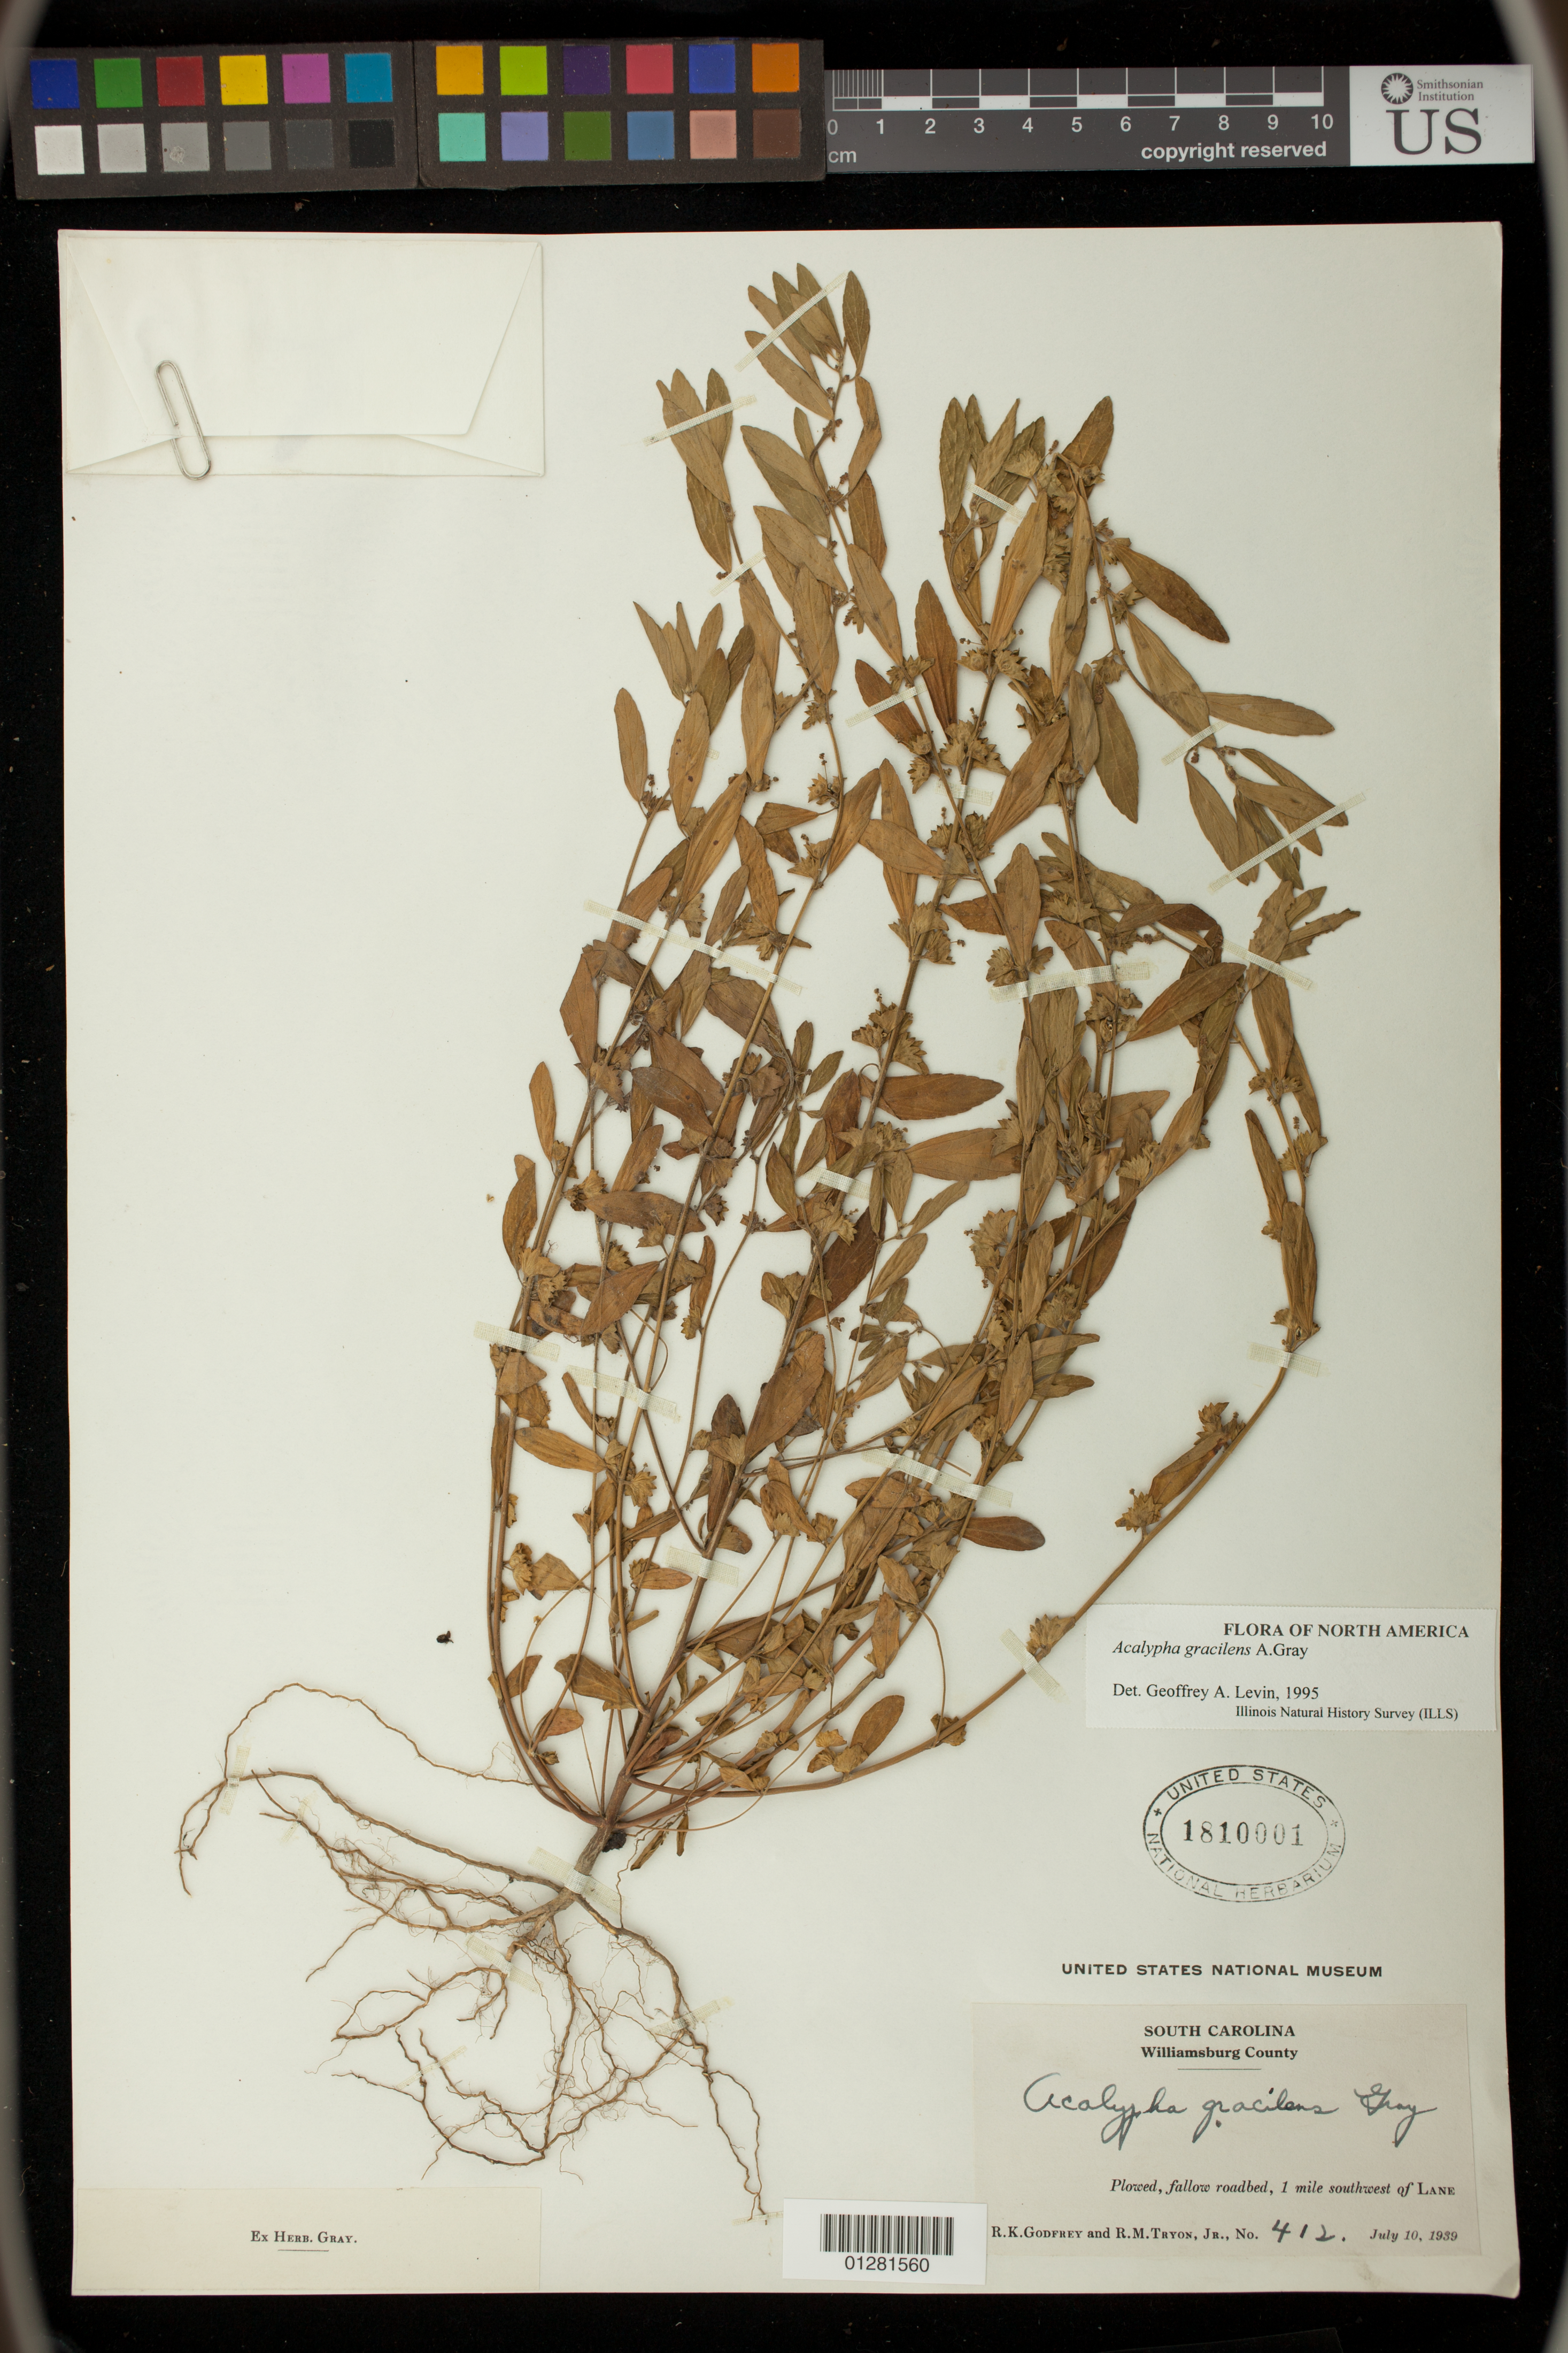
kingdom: Plantae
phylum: Tracheophyta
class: Magnoliopsida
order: Malpighiales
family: Euphorbiaceae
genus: Acalypha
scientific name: Acalypha gracilens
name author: A. Gray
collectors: -- Godfrey & R. M. Tryon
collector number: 412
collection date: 1939-07-10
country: United States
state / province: South Carolina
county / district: Williamsburg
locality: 1 mile southwest of Lane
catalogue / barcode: US 1810001